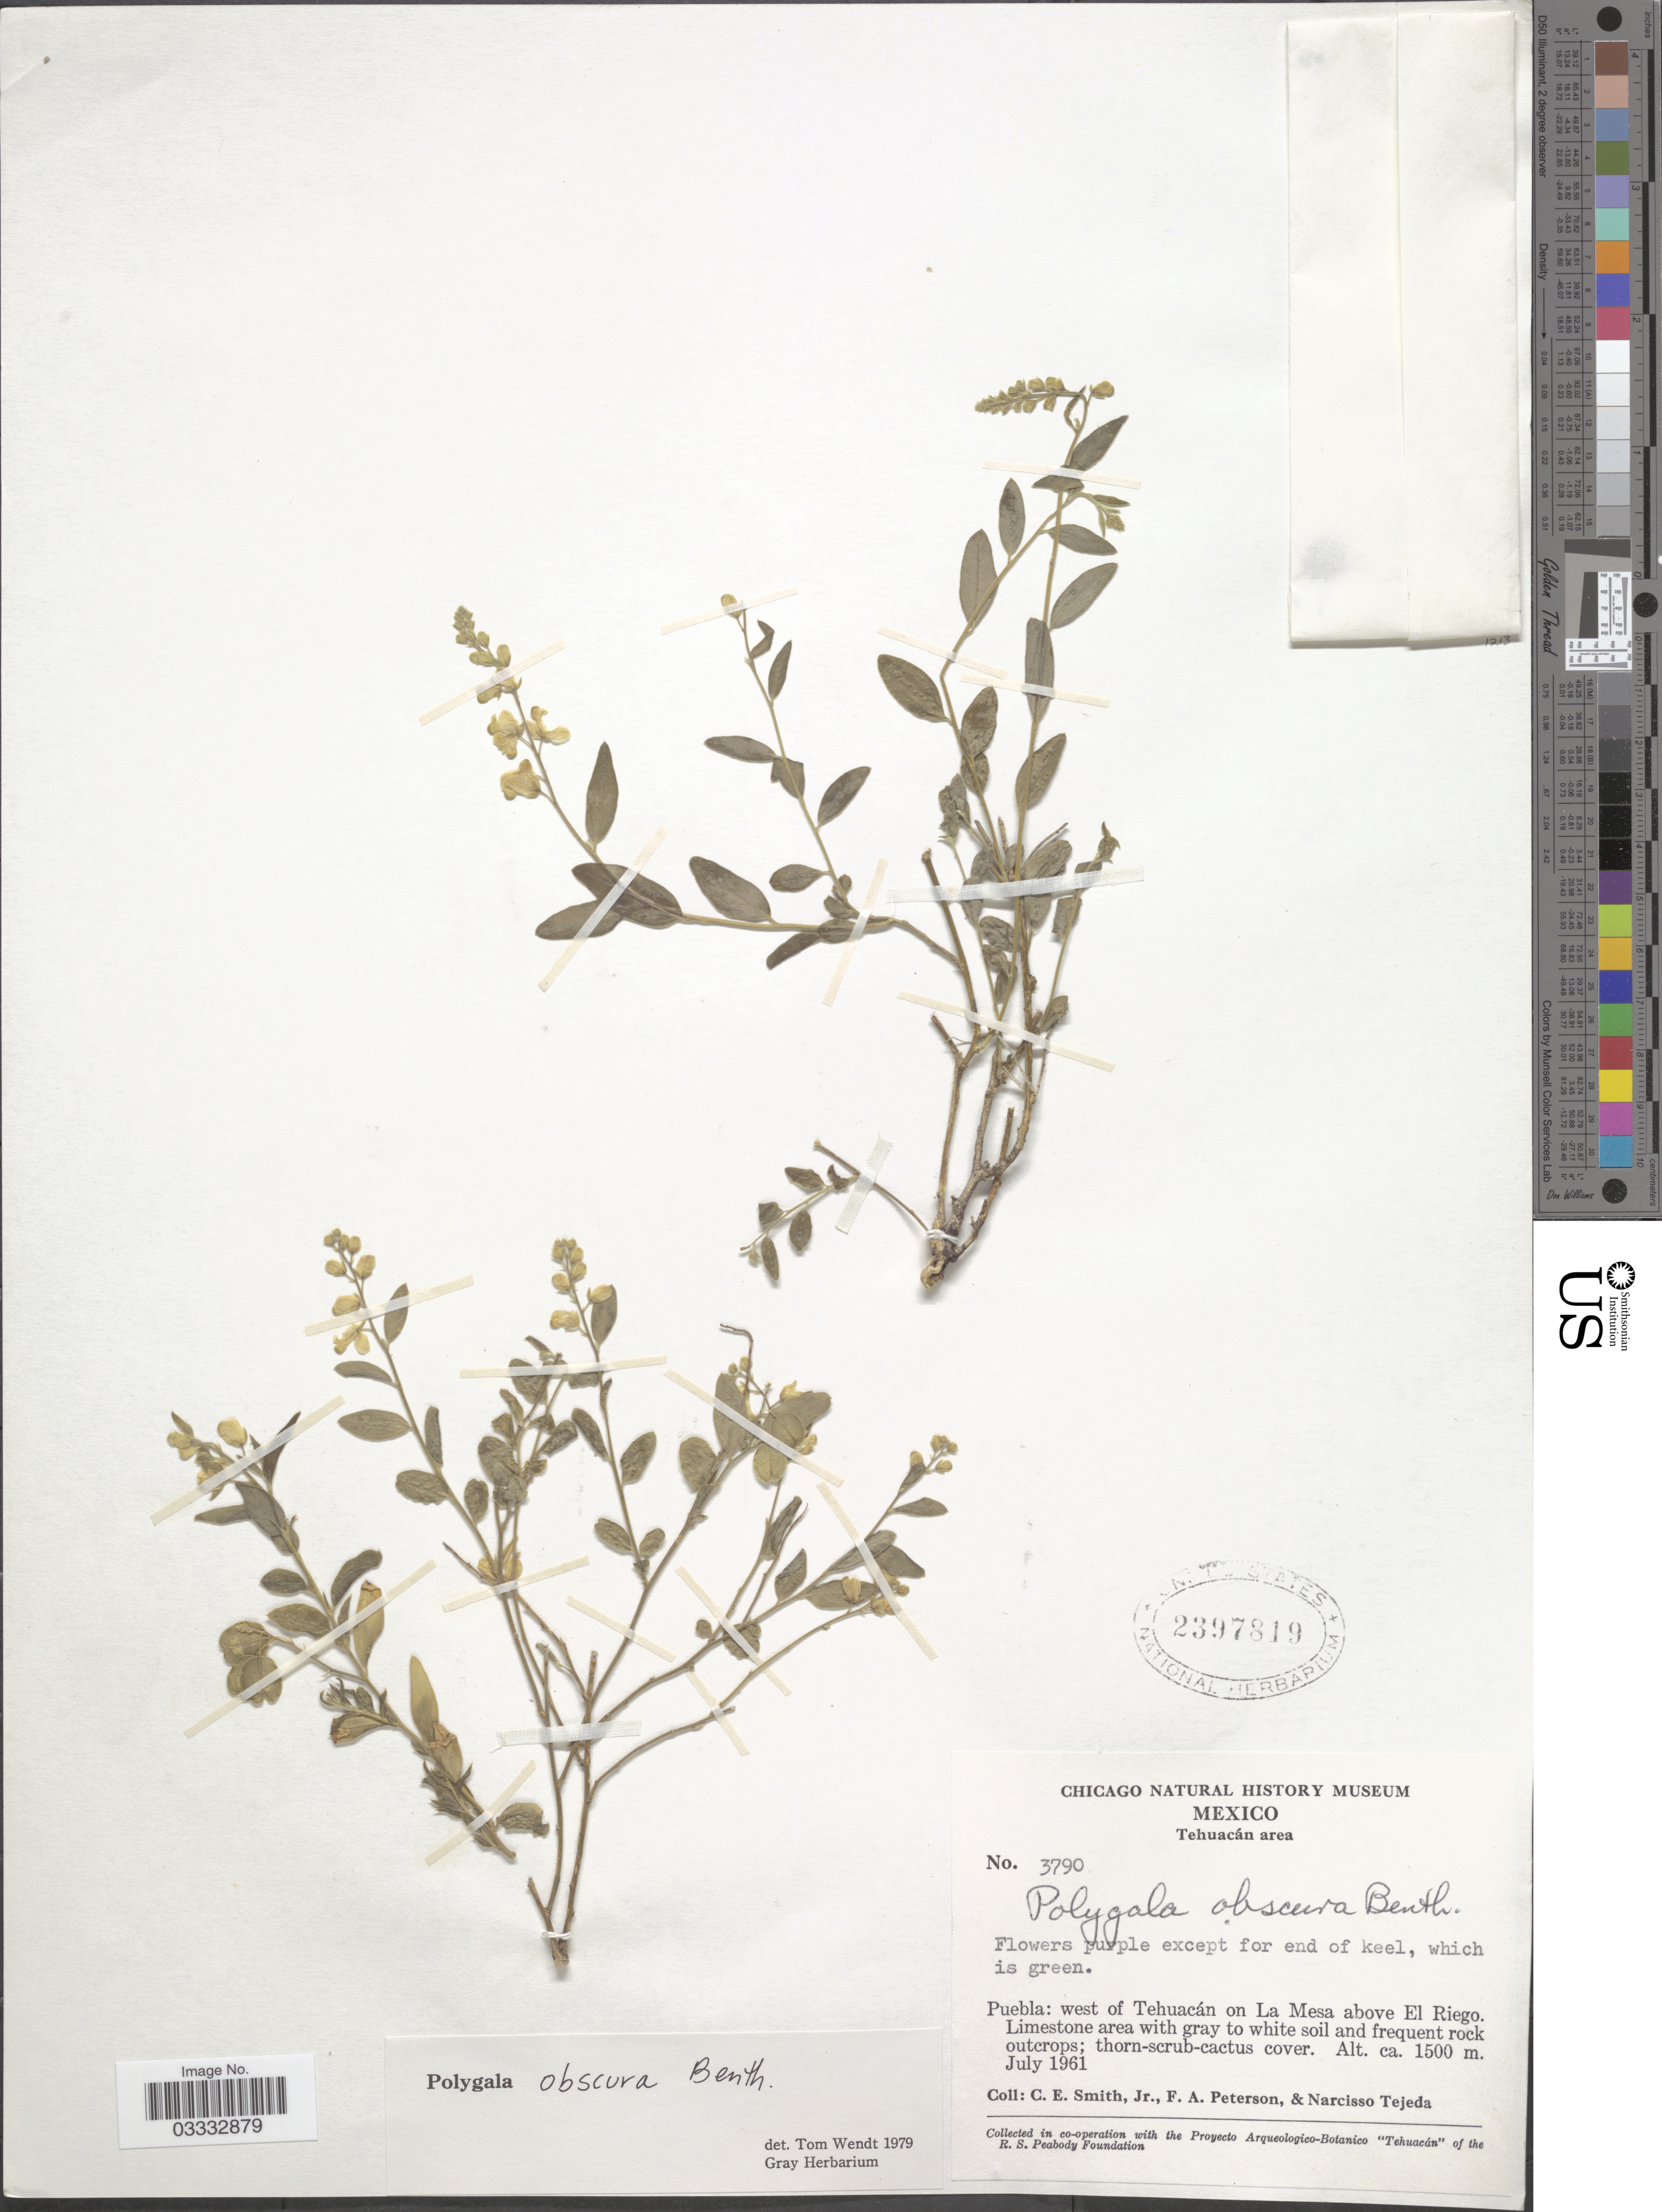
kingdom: Plantae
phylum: Tracheophyta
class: Magnoliopsida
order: Fabales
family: Polygalaceae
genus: Hebecarpa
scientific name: Hebecarpa obscura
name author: (Benth.) J.R. Abbott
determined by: Strong, Mark T., (BOT), Smithsonian Institution - National Museum of Natural History (UNITED STATES)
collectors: C. E. Smith Jr., F. A. Peterson & N. Tejeda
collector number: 3790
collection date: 1961-07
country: Mexico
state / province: Puebla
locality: Tehuacán area. West of Tehuacán on La Mesa above El Riego.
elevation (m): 1500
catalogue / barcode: US 2397819